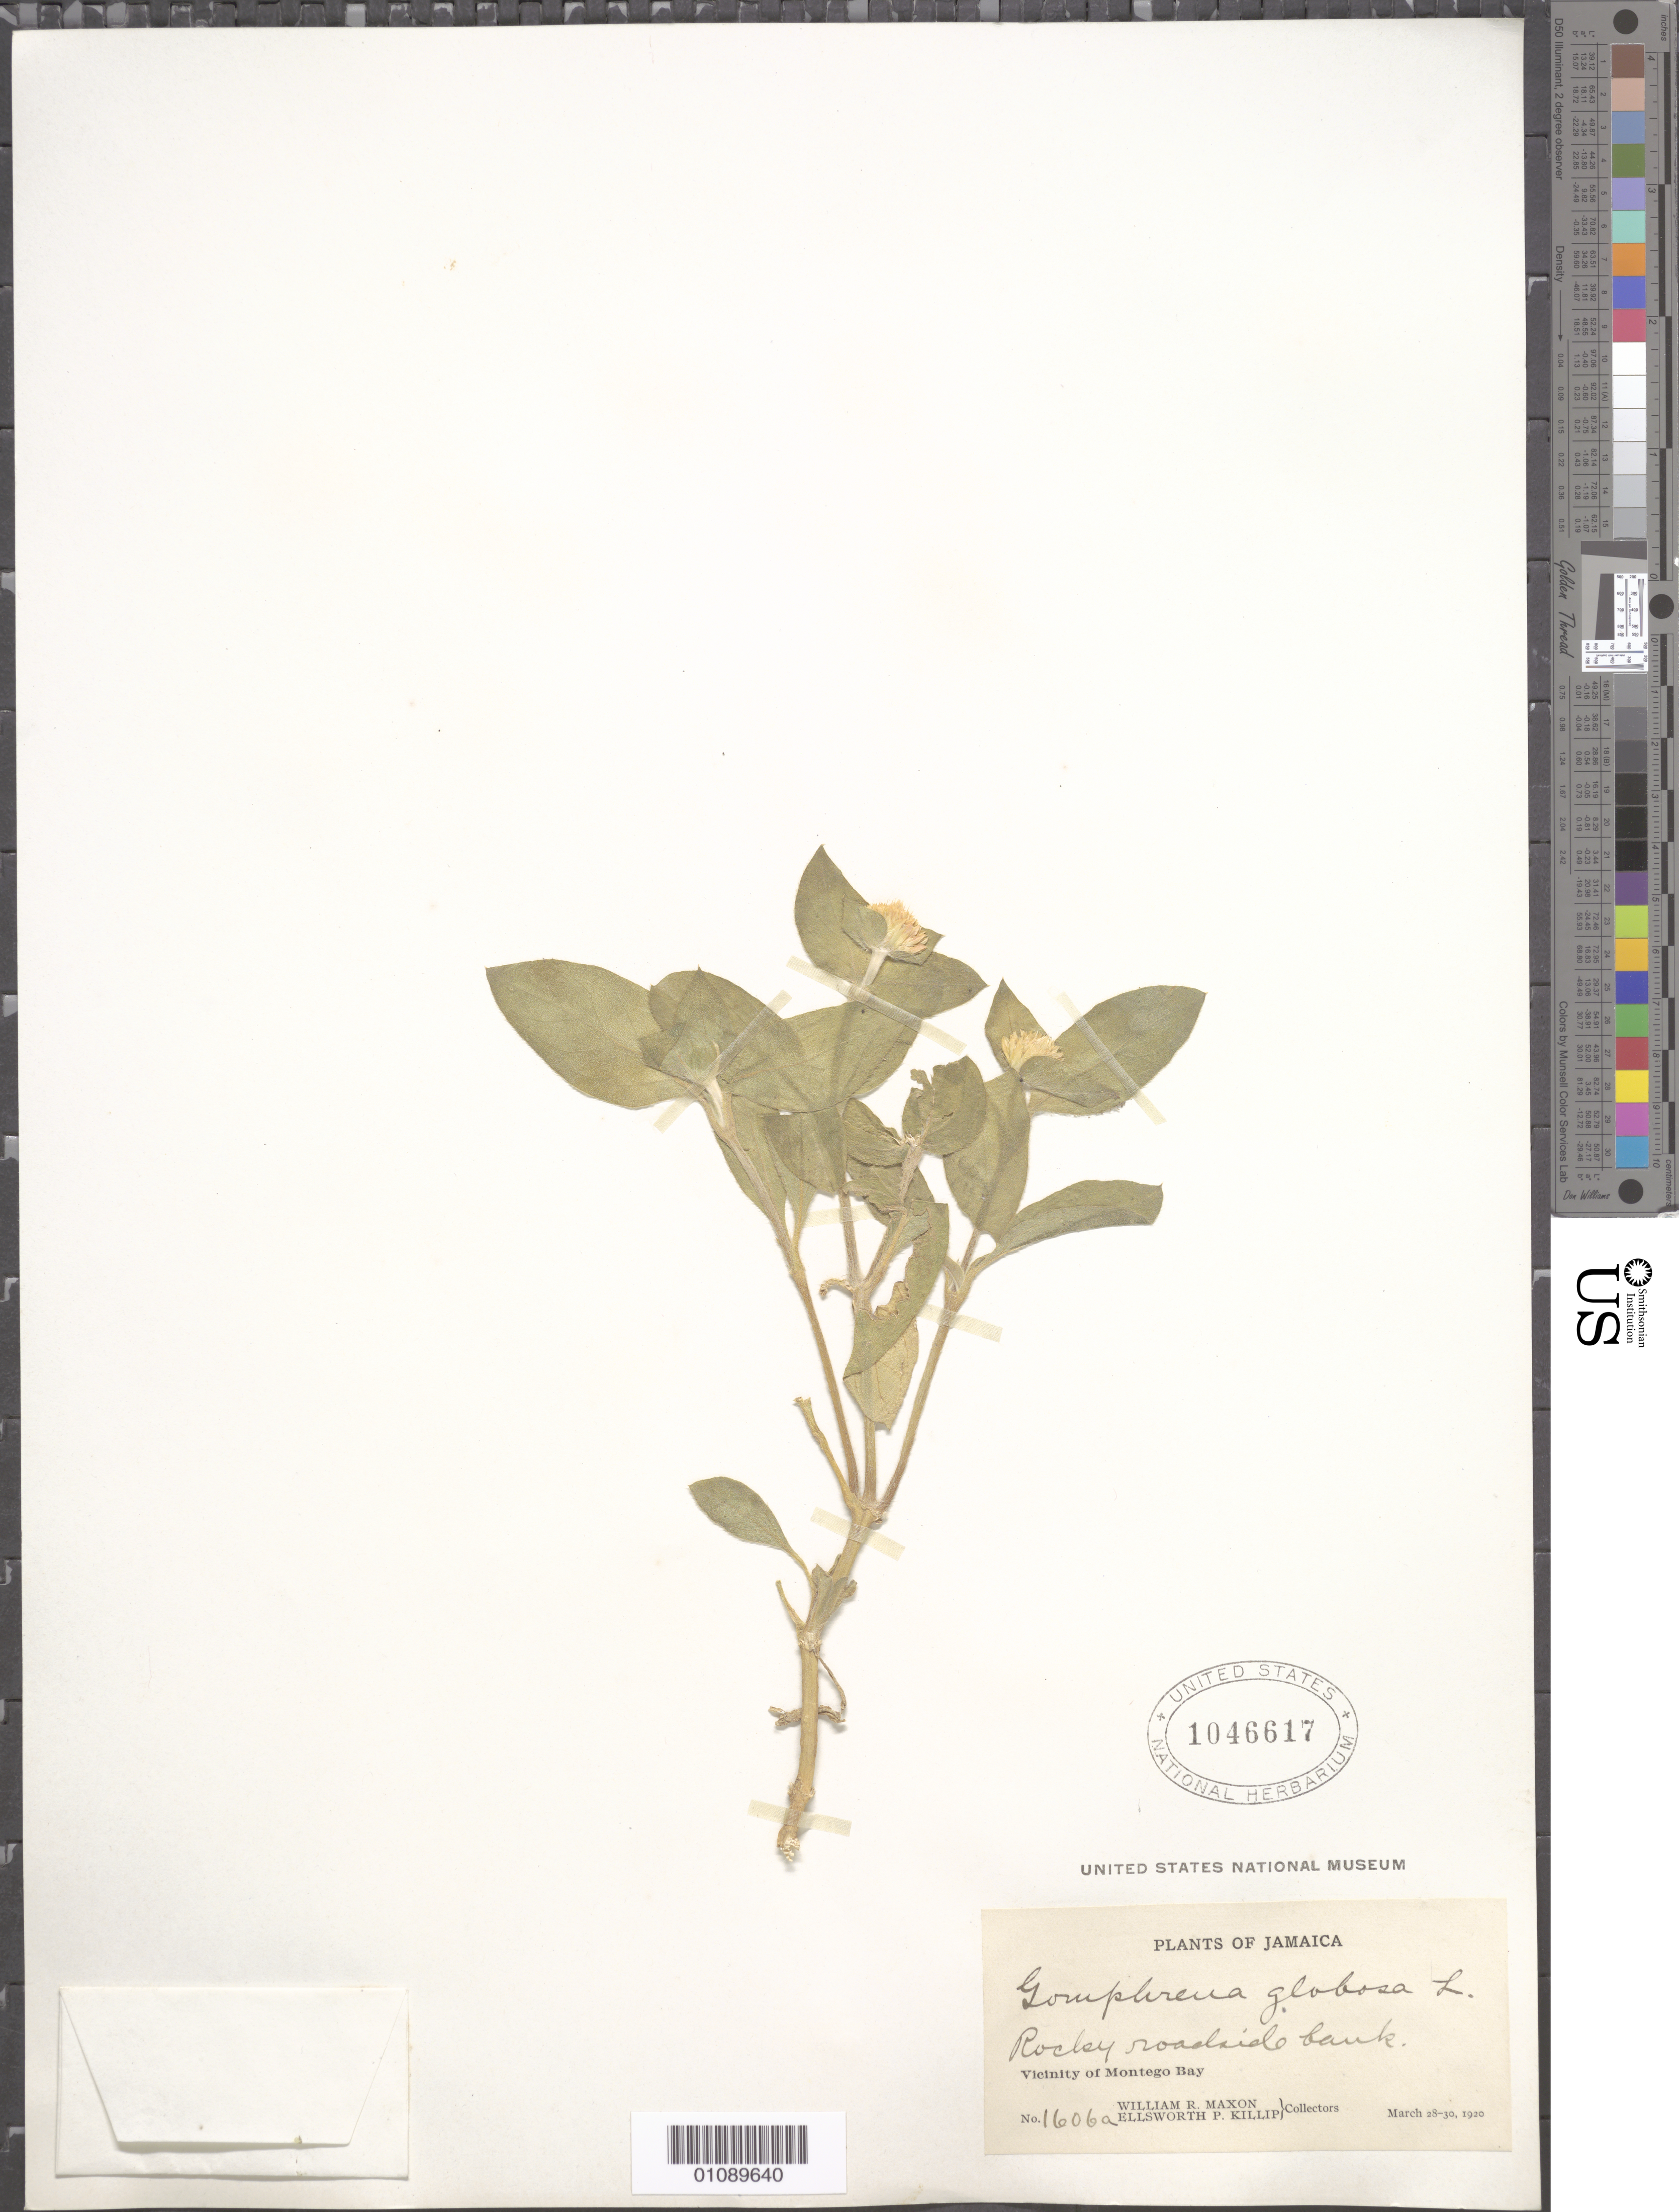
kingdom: Plantae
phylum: Tracheophyta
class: Magnoliopsida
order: Caryophyllales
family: Amaranthaceae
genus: Gomphrena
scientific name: Gomphrena globosa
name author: L.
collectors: W. R. Maxon & E. P. Killip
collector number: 1606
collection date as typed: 28 Mar 1920 to 30 Mar 1920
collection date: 1920-03-28/1920-03-30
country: Jamaica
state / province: Saint James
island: Jamaica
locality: Vicinity of Montego Bay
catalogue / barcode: US 1046617